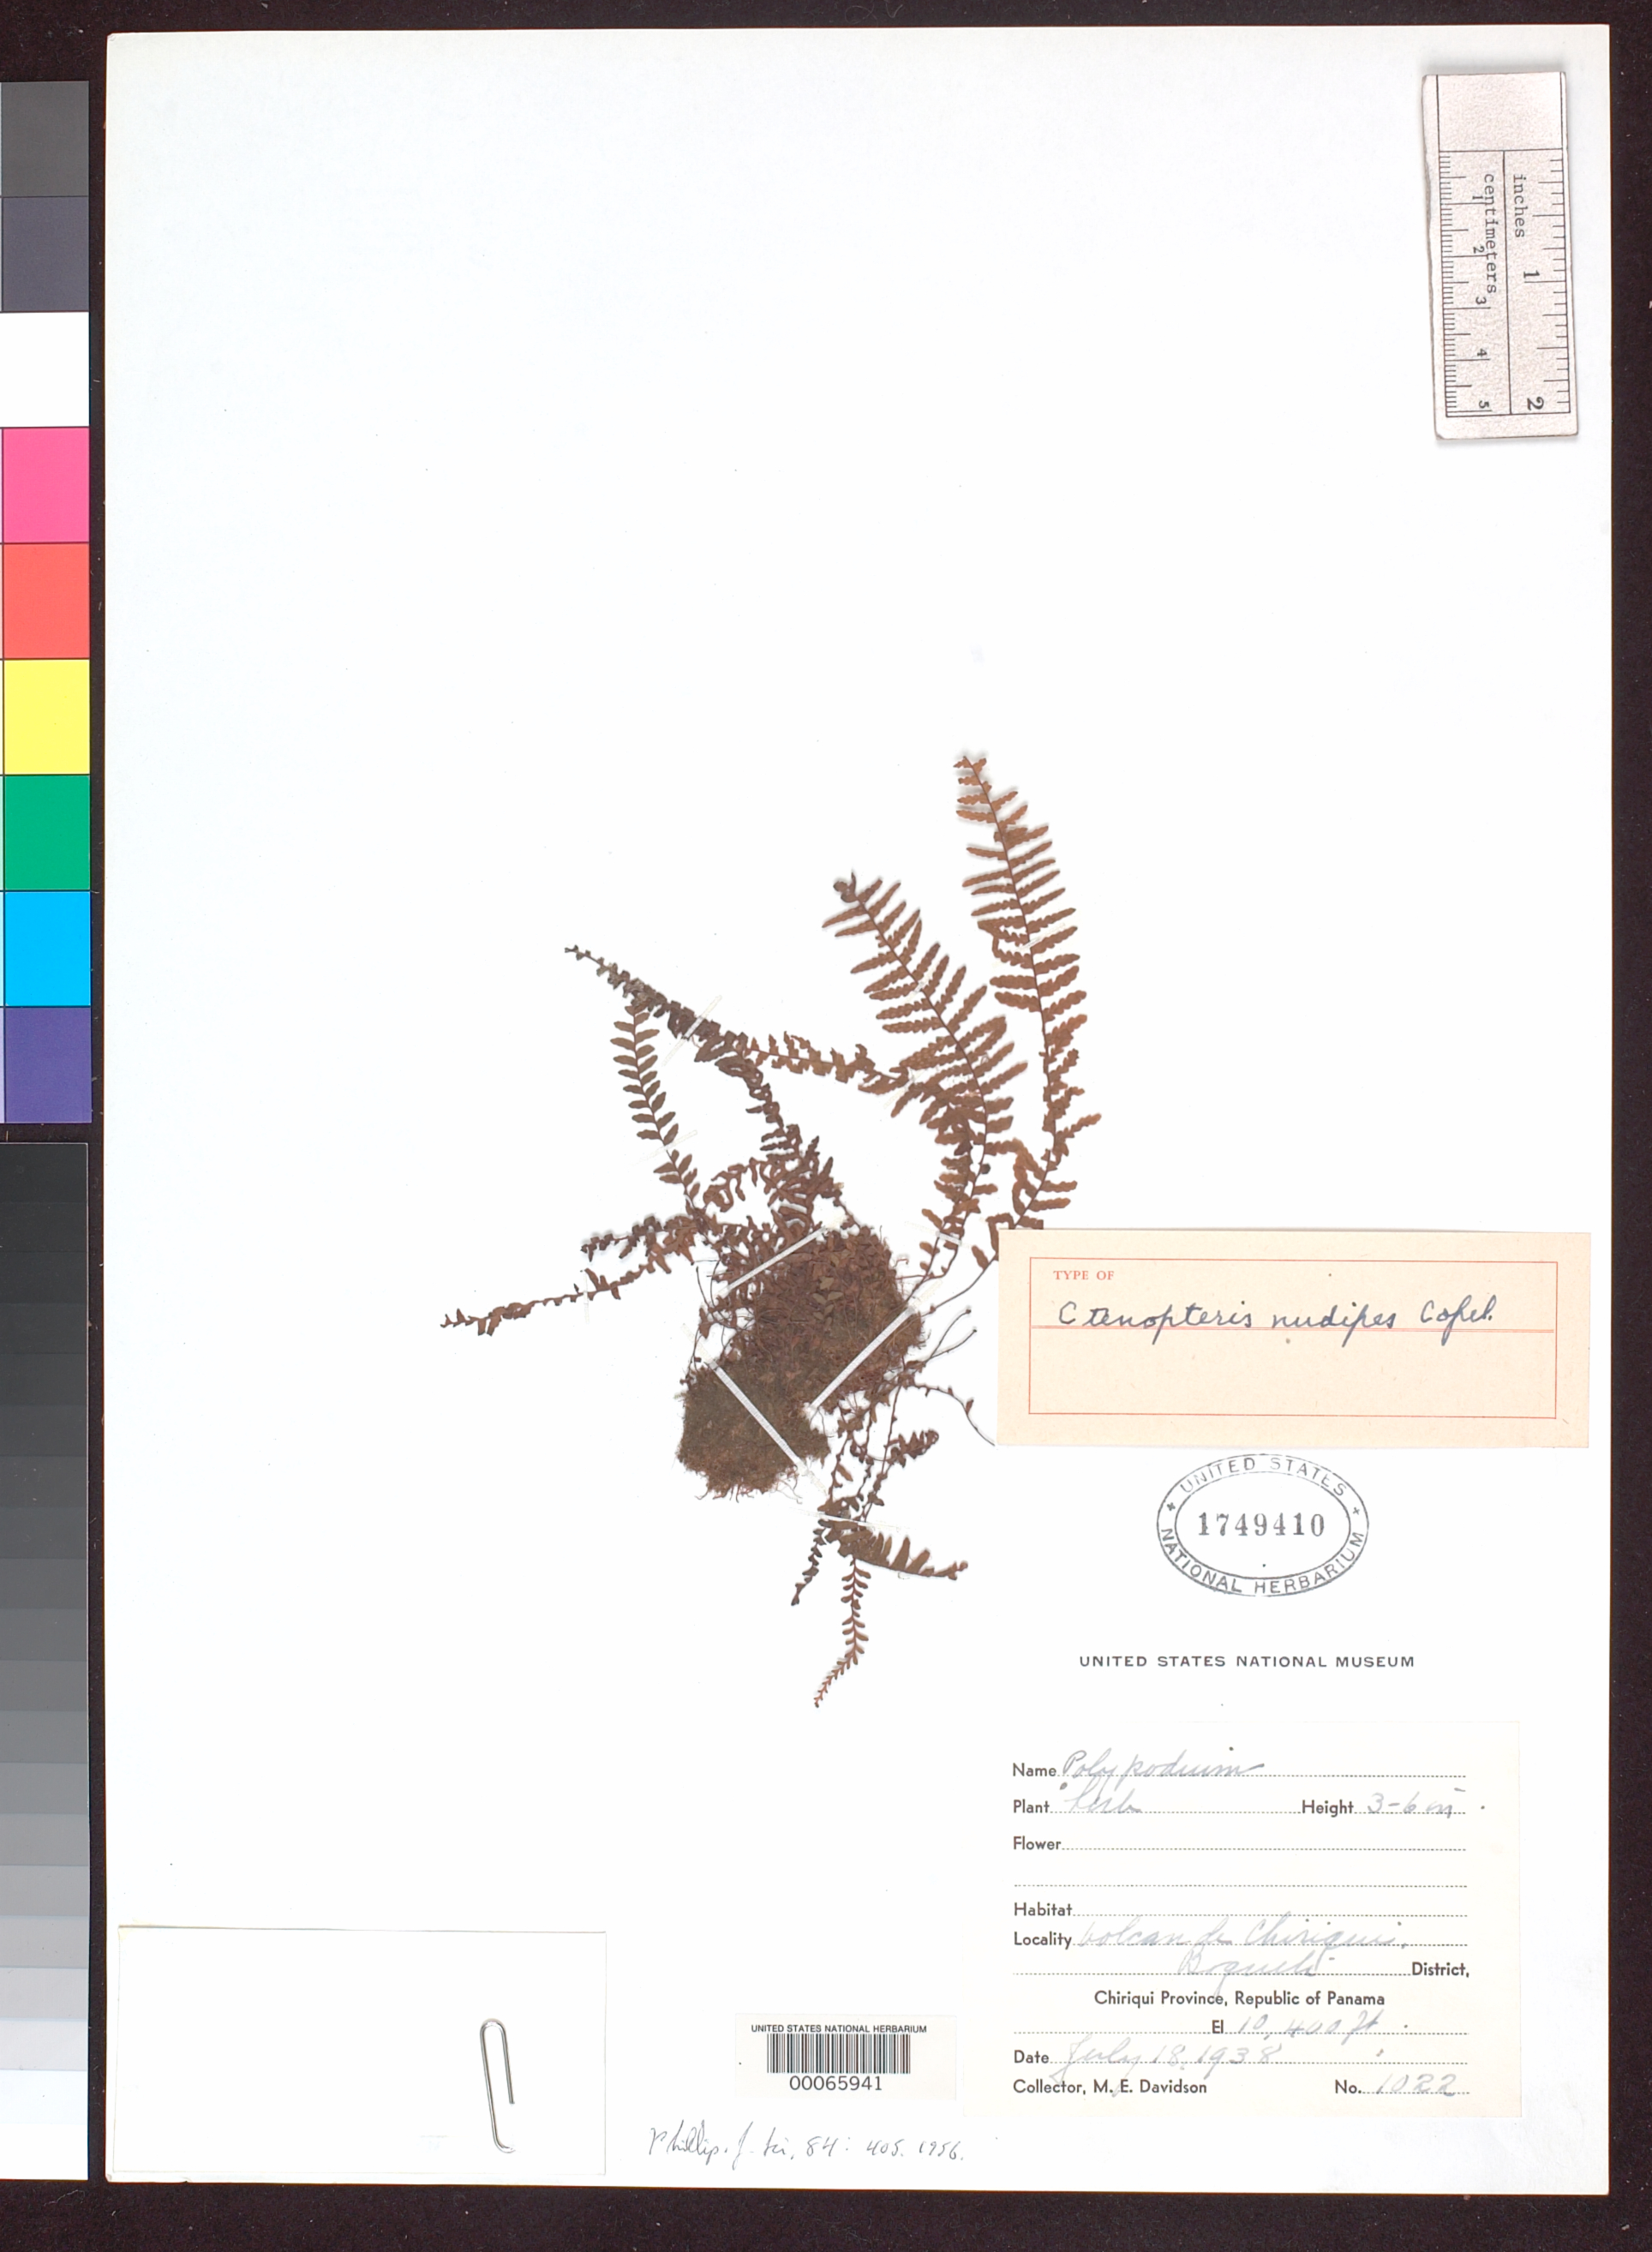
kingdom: Plantae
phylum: Tracheophyta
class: Polypodiopsida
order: Polypodiales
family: Polypodiaceae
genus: Ctenopteris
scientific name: Ctenopteris nudipes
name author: Copel.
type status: Holotype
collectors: M. Davidson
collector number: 1022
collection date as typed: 08 Jul 1938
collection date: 1938-07-08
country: Panama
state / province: Chiriquí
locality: Boquete District, Volcan de Chiriqui.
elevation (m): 3048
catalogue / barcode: US 1749410